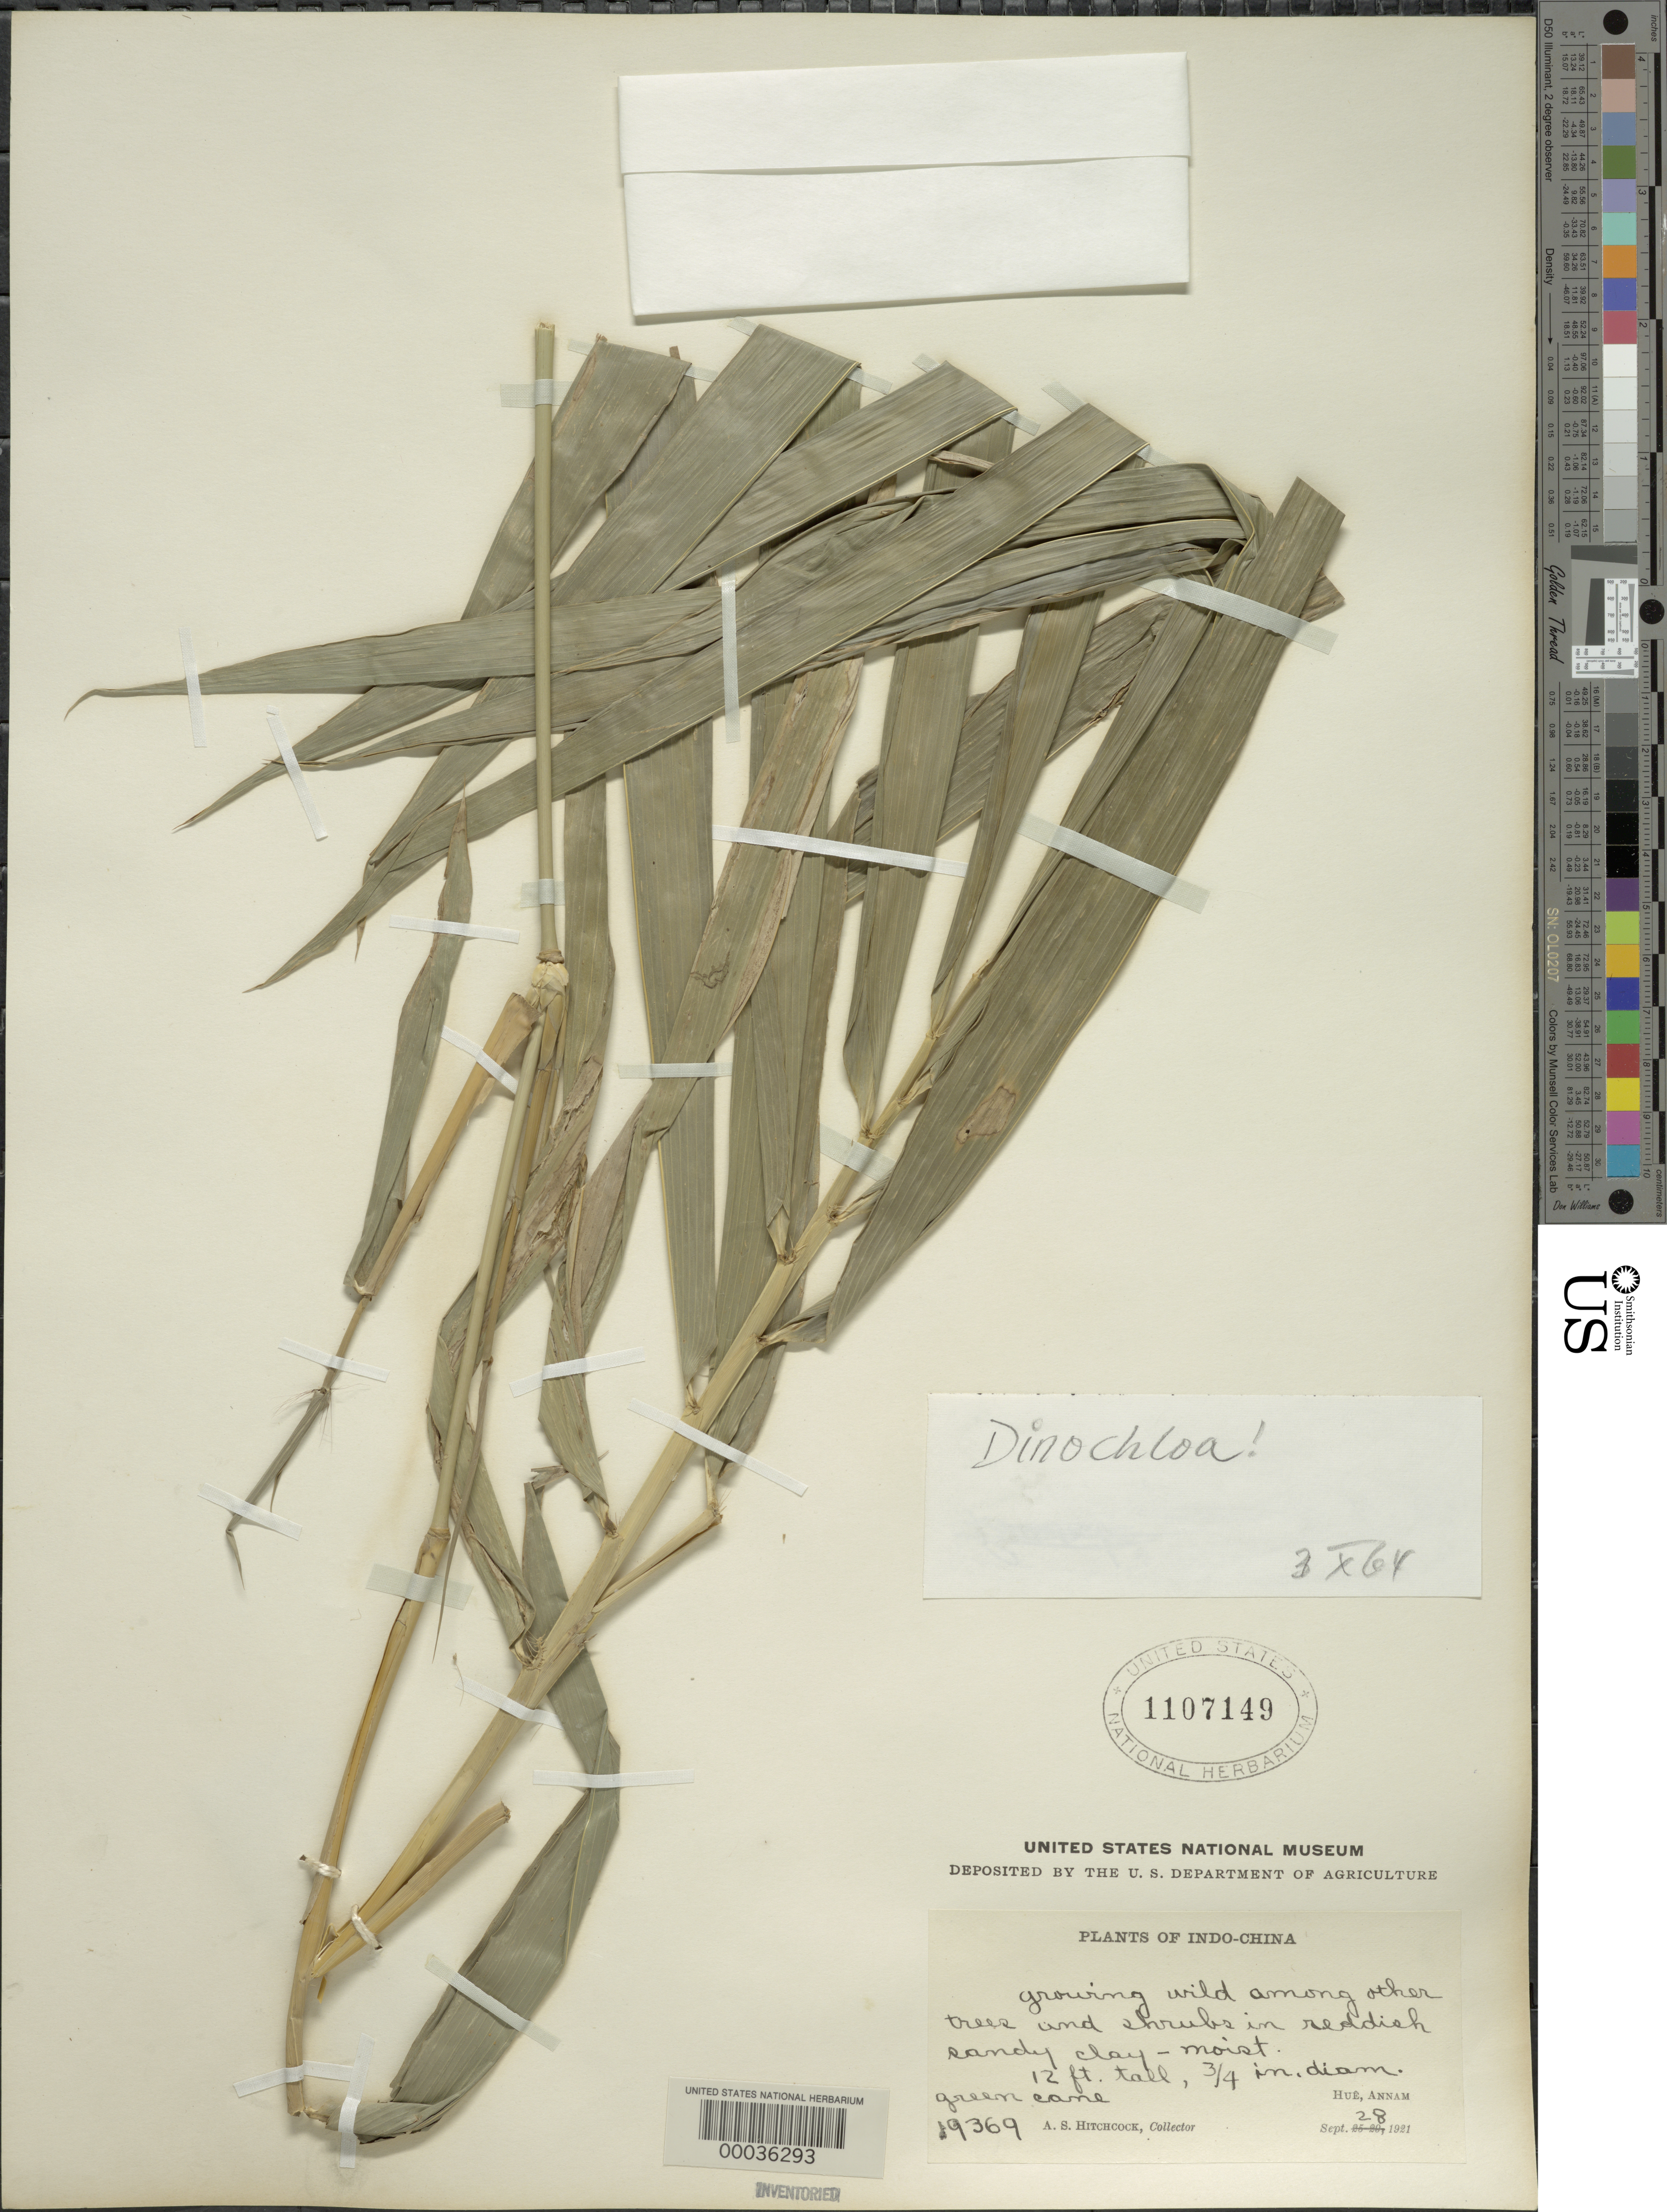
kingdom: Plantae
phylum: Tracheophyta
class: Liliopsida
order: Poales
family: Poaceae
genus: Dinochloa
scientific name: Dinochloa sp.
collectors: A. S. Hitchcock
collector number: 19369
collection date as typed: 28 Sep 1921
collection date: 1921-09-28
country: Vietnam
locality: Hue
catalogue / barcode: US 1107149